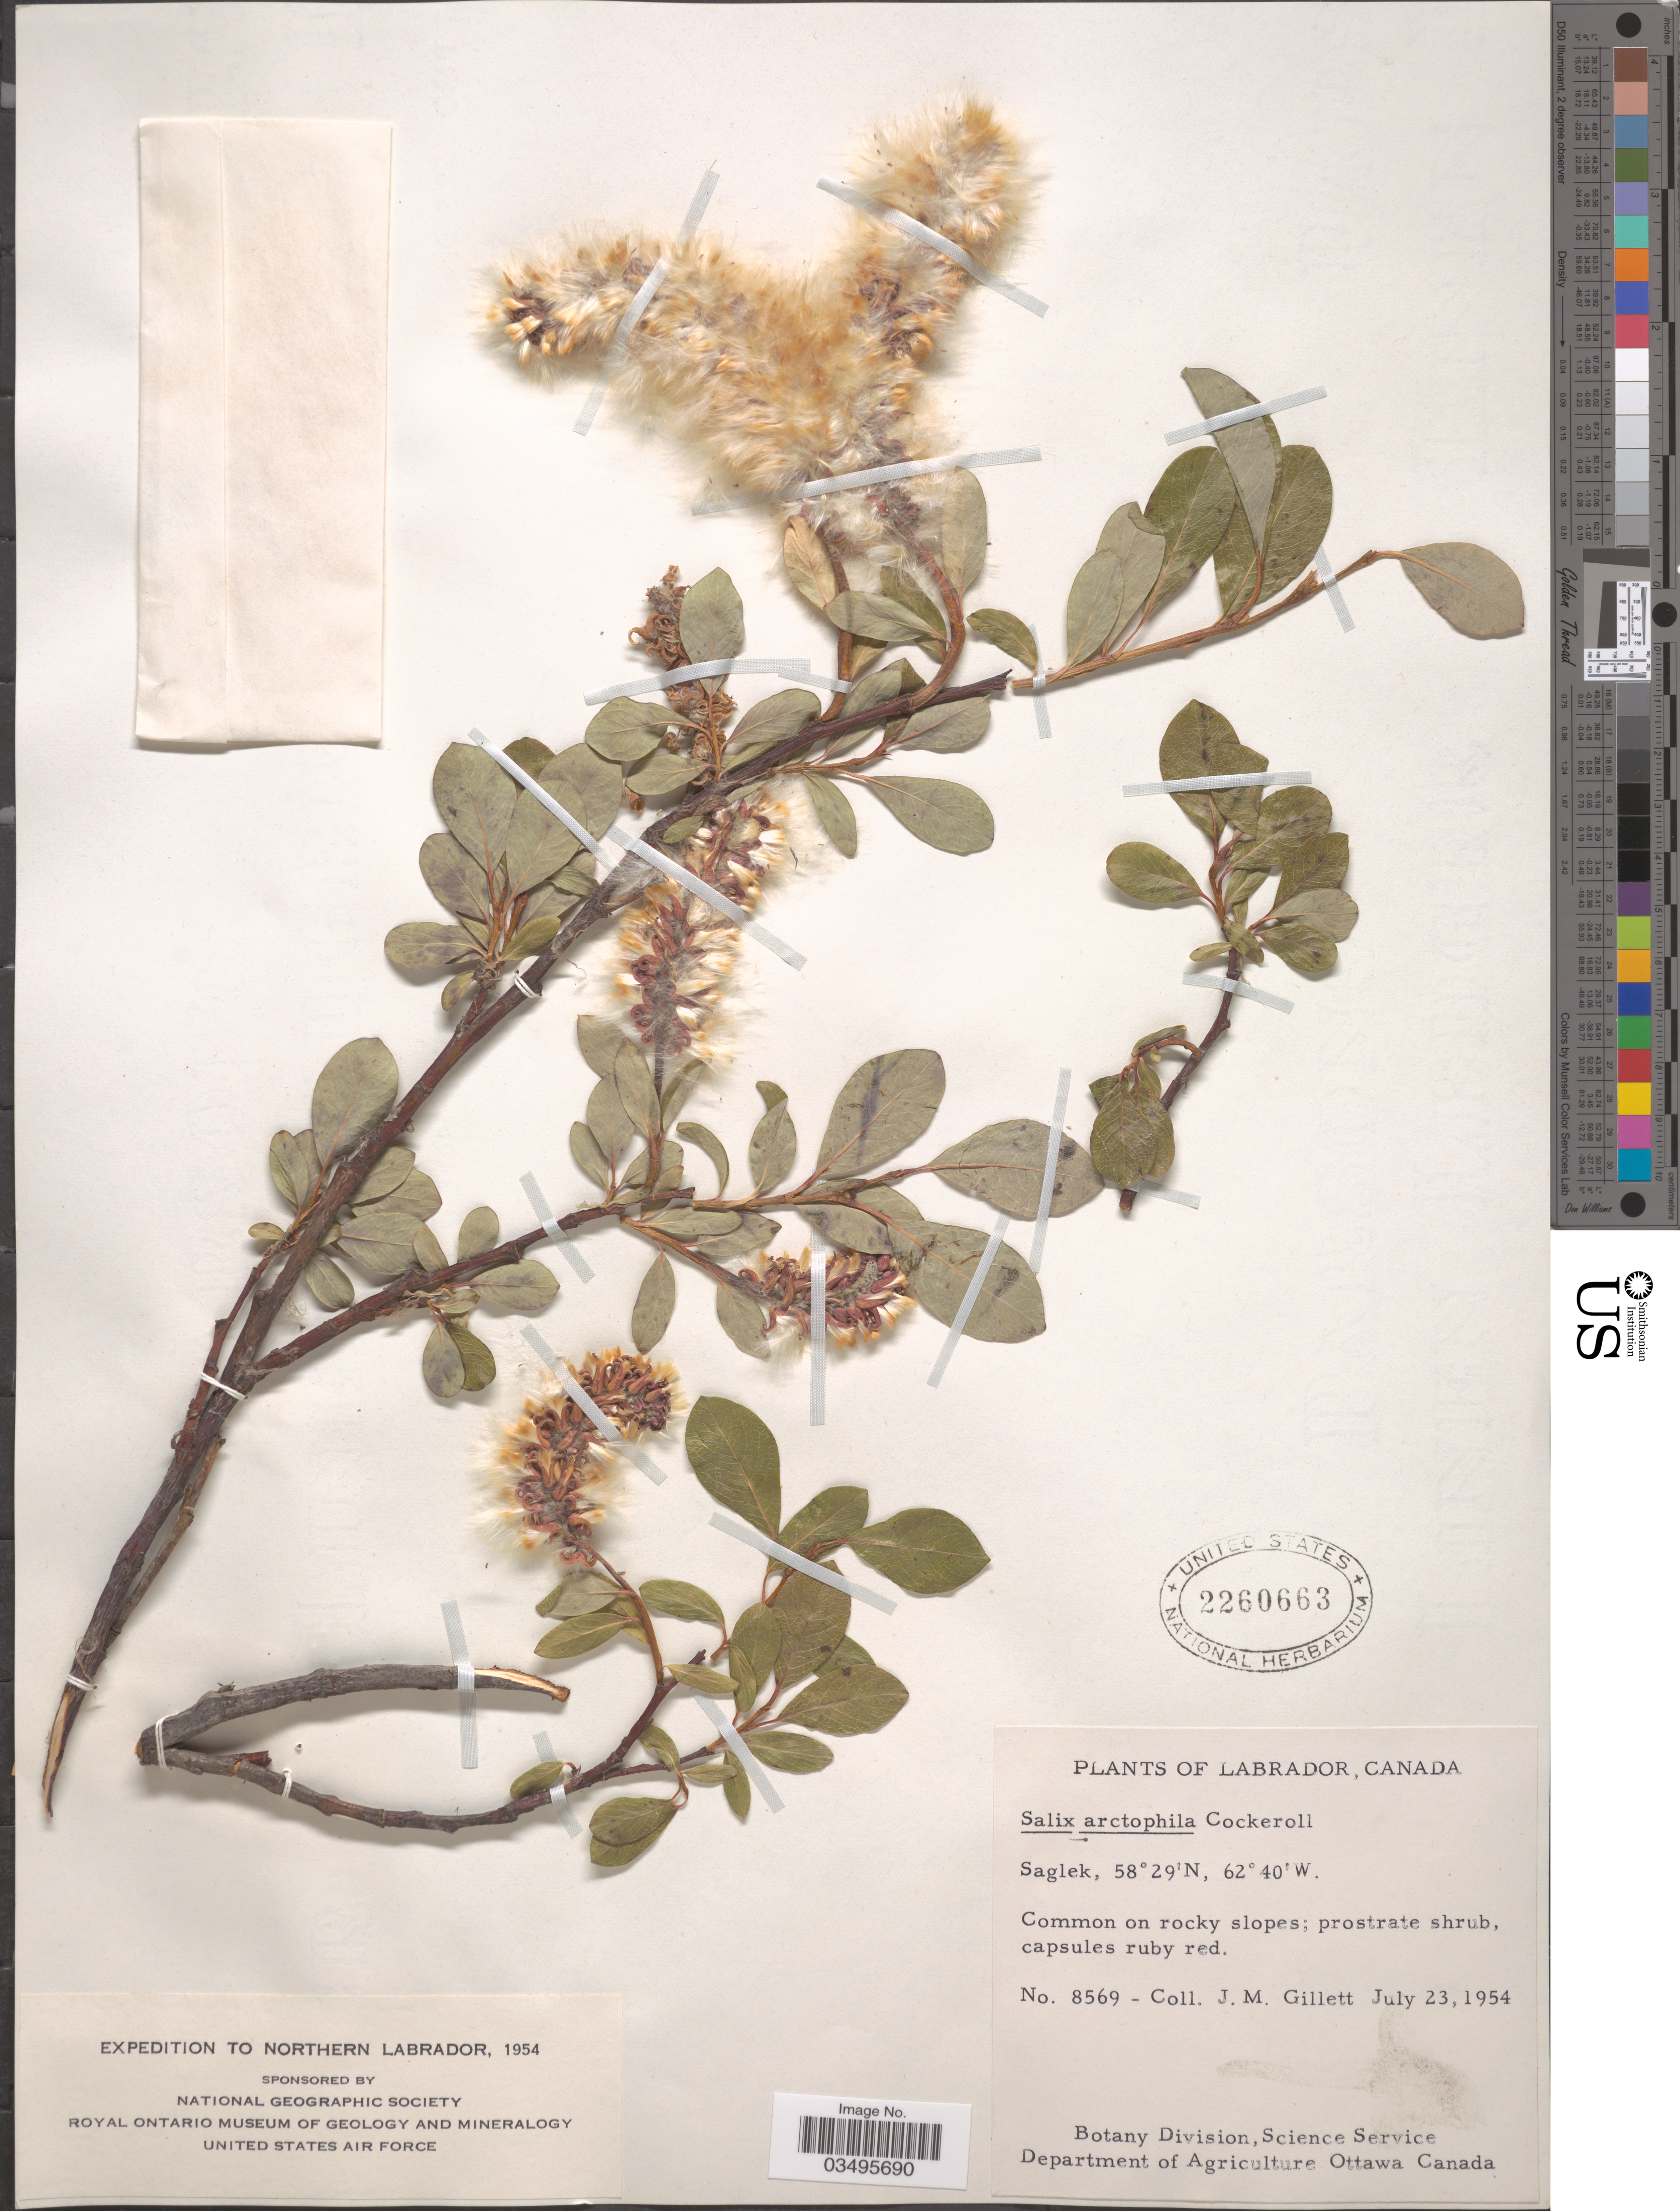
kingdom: Plantae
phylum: Tracheophyta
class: Magnoliopsida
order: Malpighiales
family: Salicaceae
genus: Salix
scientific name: Salix arctophila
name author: Cockerell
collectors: J. M. Gillett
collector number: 8569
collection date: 1954-07-23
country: Canada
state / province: Newfoundland and Labrador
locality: Northern Labrador. Labrador. Saglek.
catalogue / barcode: US 2260663